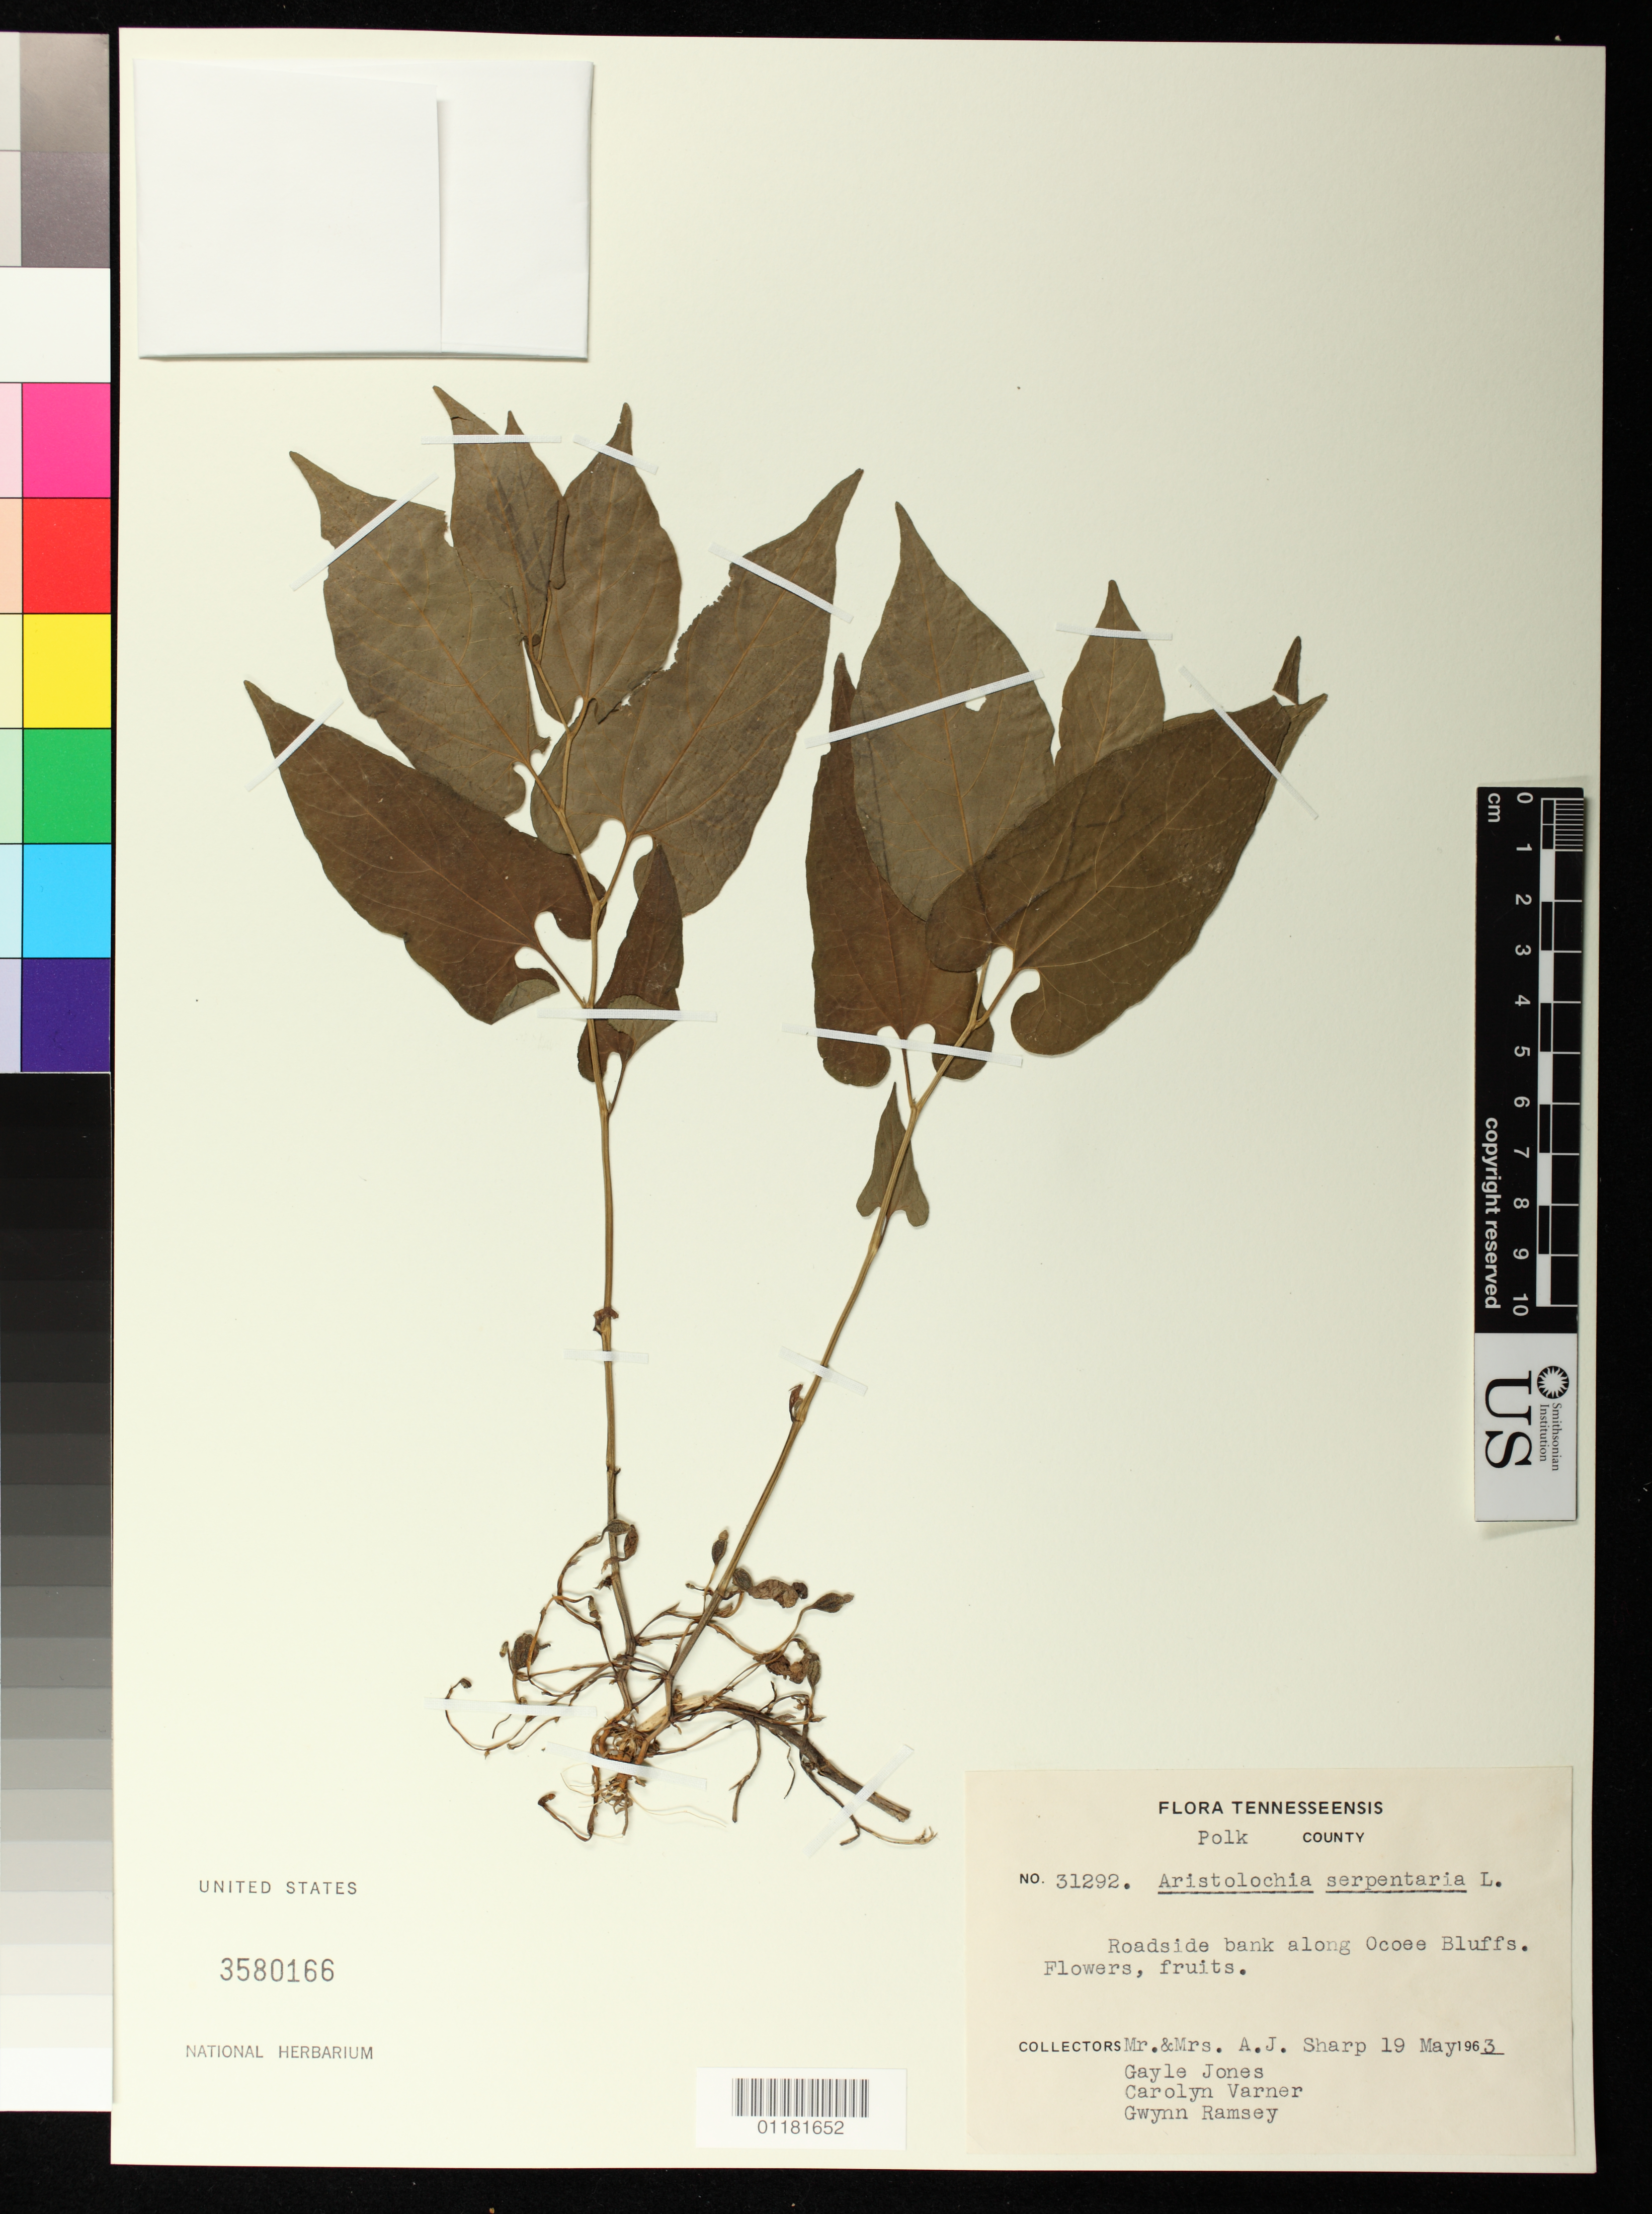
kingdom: Plantae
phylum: Tracheophyta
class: Magnoliopsida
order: Piperales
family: Aristolochiaceae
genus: Aristolochia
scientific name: Aristolochia serpentaria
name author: L.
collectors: A. J. Sharp, Mrs A. J. Sharp, G. C. Jones & C. Varner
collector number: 31292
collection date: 1963-05-19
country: United States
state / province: Tennessee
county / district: Polk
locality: Roadside bank along Ocoee Bluffs, Polk County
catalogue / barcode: US 1181652